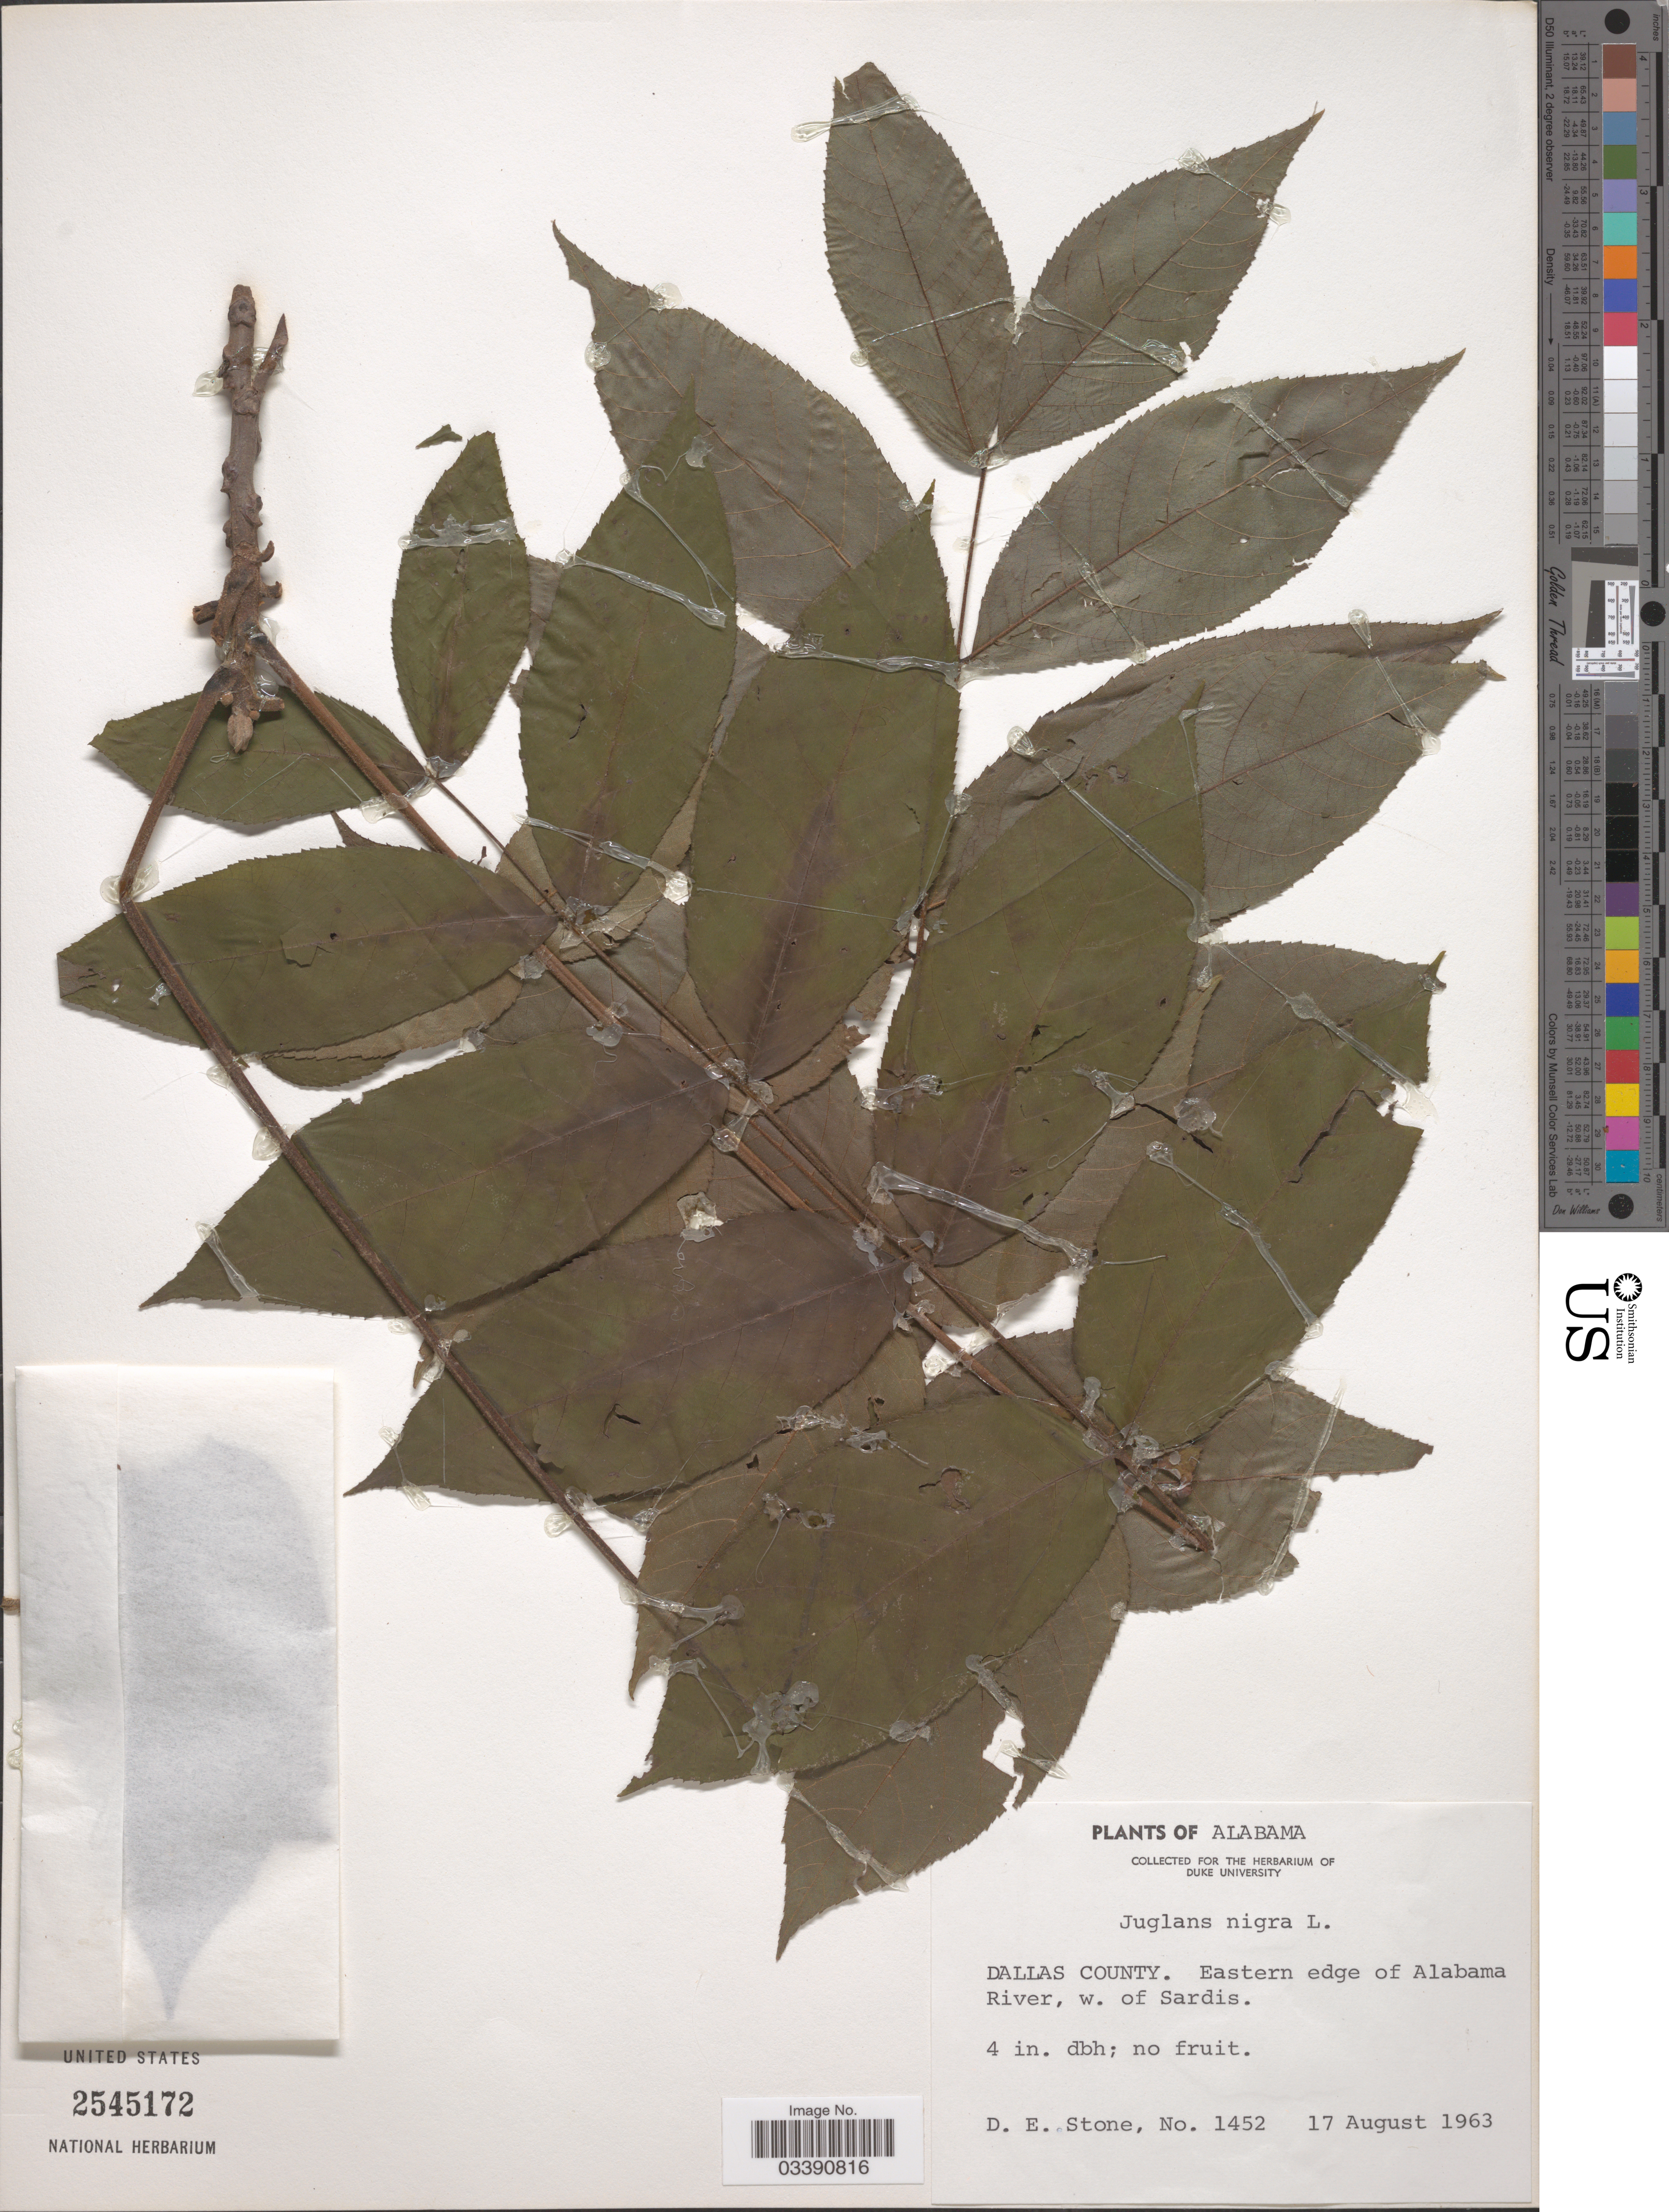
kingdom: Plantae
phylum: Tracheophyta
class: Magnoliopsida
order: Fagales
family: Juglandaceae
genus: Juglans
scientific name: Juglans nigra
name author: L.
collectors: D. E. Stone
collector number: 1452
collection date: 1963-08-17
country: United States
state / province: Alabama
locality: Dallas County. Eastern edge of Alabama River, w. of Sardis.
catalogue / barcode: US 2545172